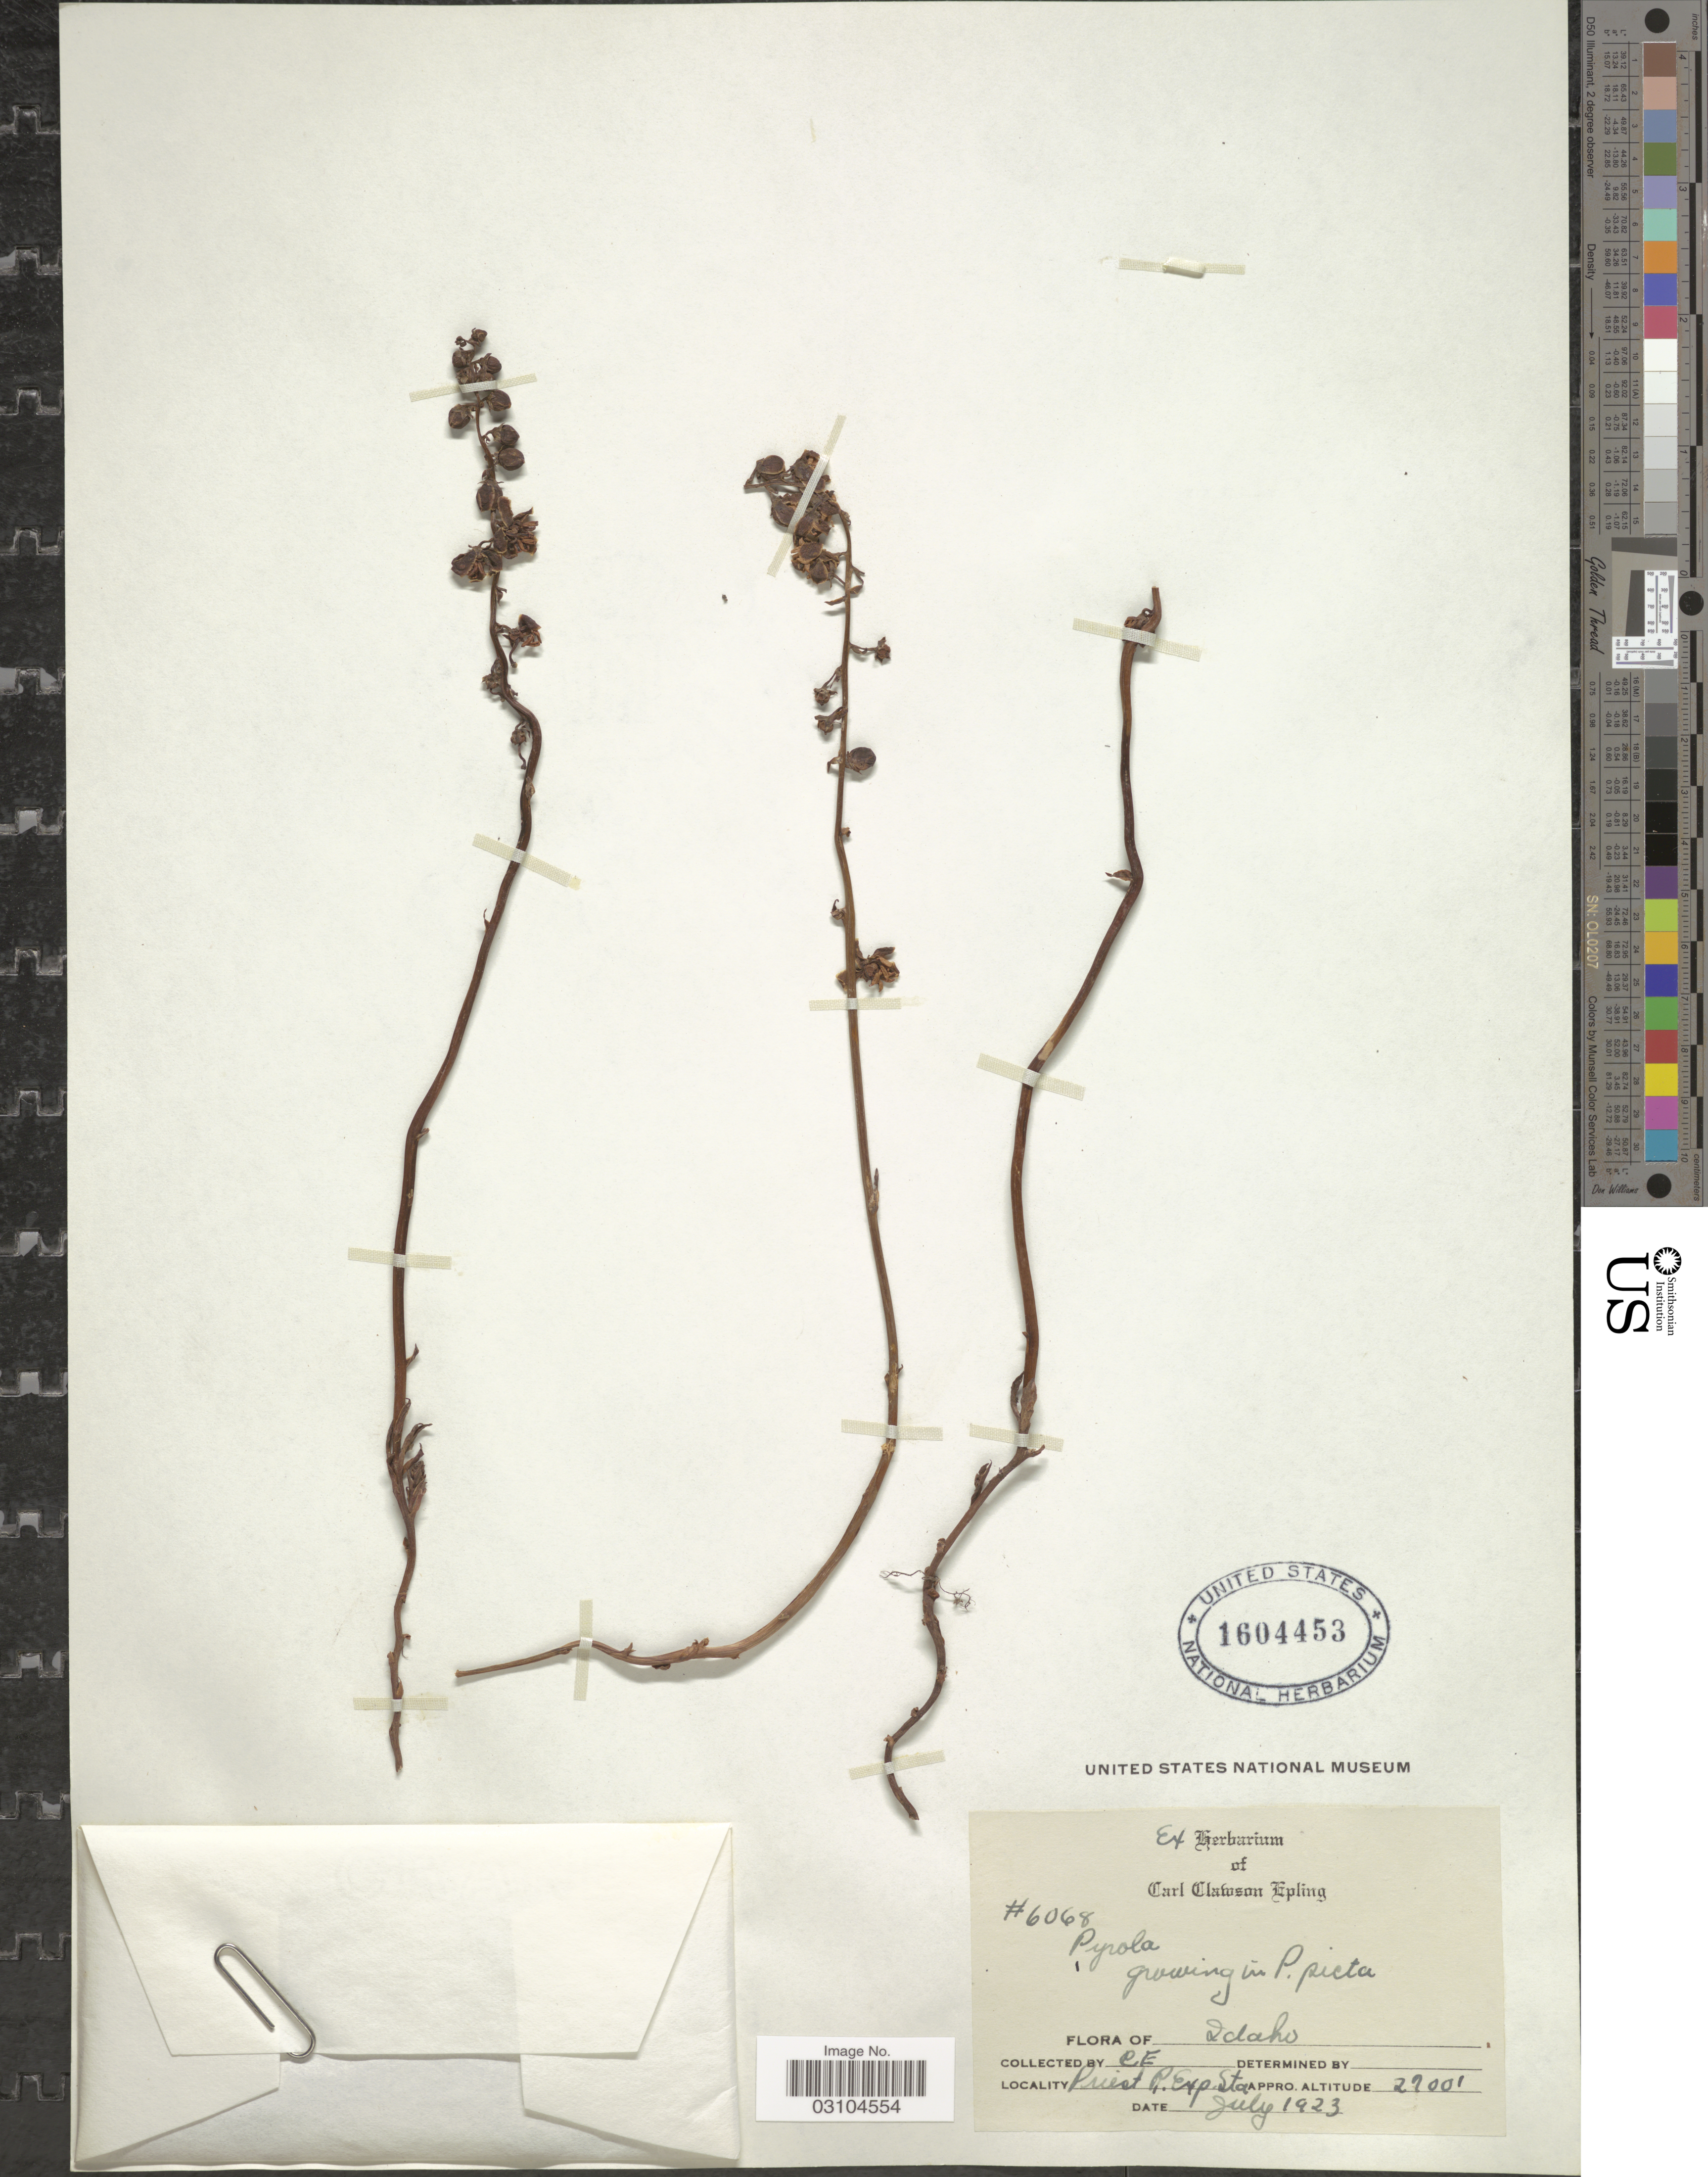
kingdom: Plantae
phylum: Tracheophyta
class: Magnoliopsida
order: Ericales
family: Ericaceae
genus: Pyrola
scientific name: Pyrola sp.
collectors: C. C. Epling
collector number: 6068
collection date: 1923-07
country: United States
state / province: Idaho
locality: Priest R. Exp. Sta.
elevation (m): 823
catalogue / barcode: US 1604453